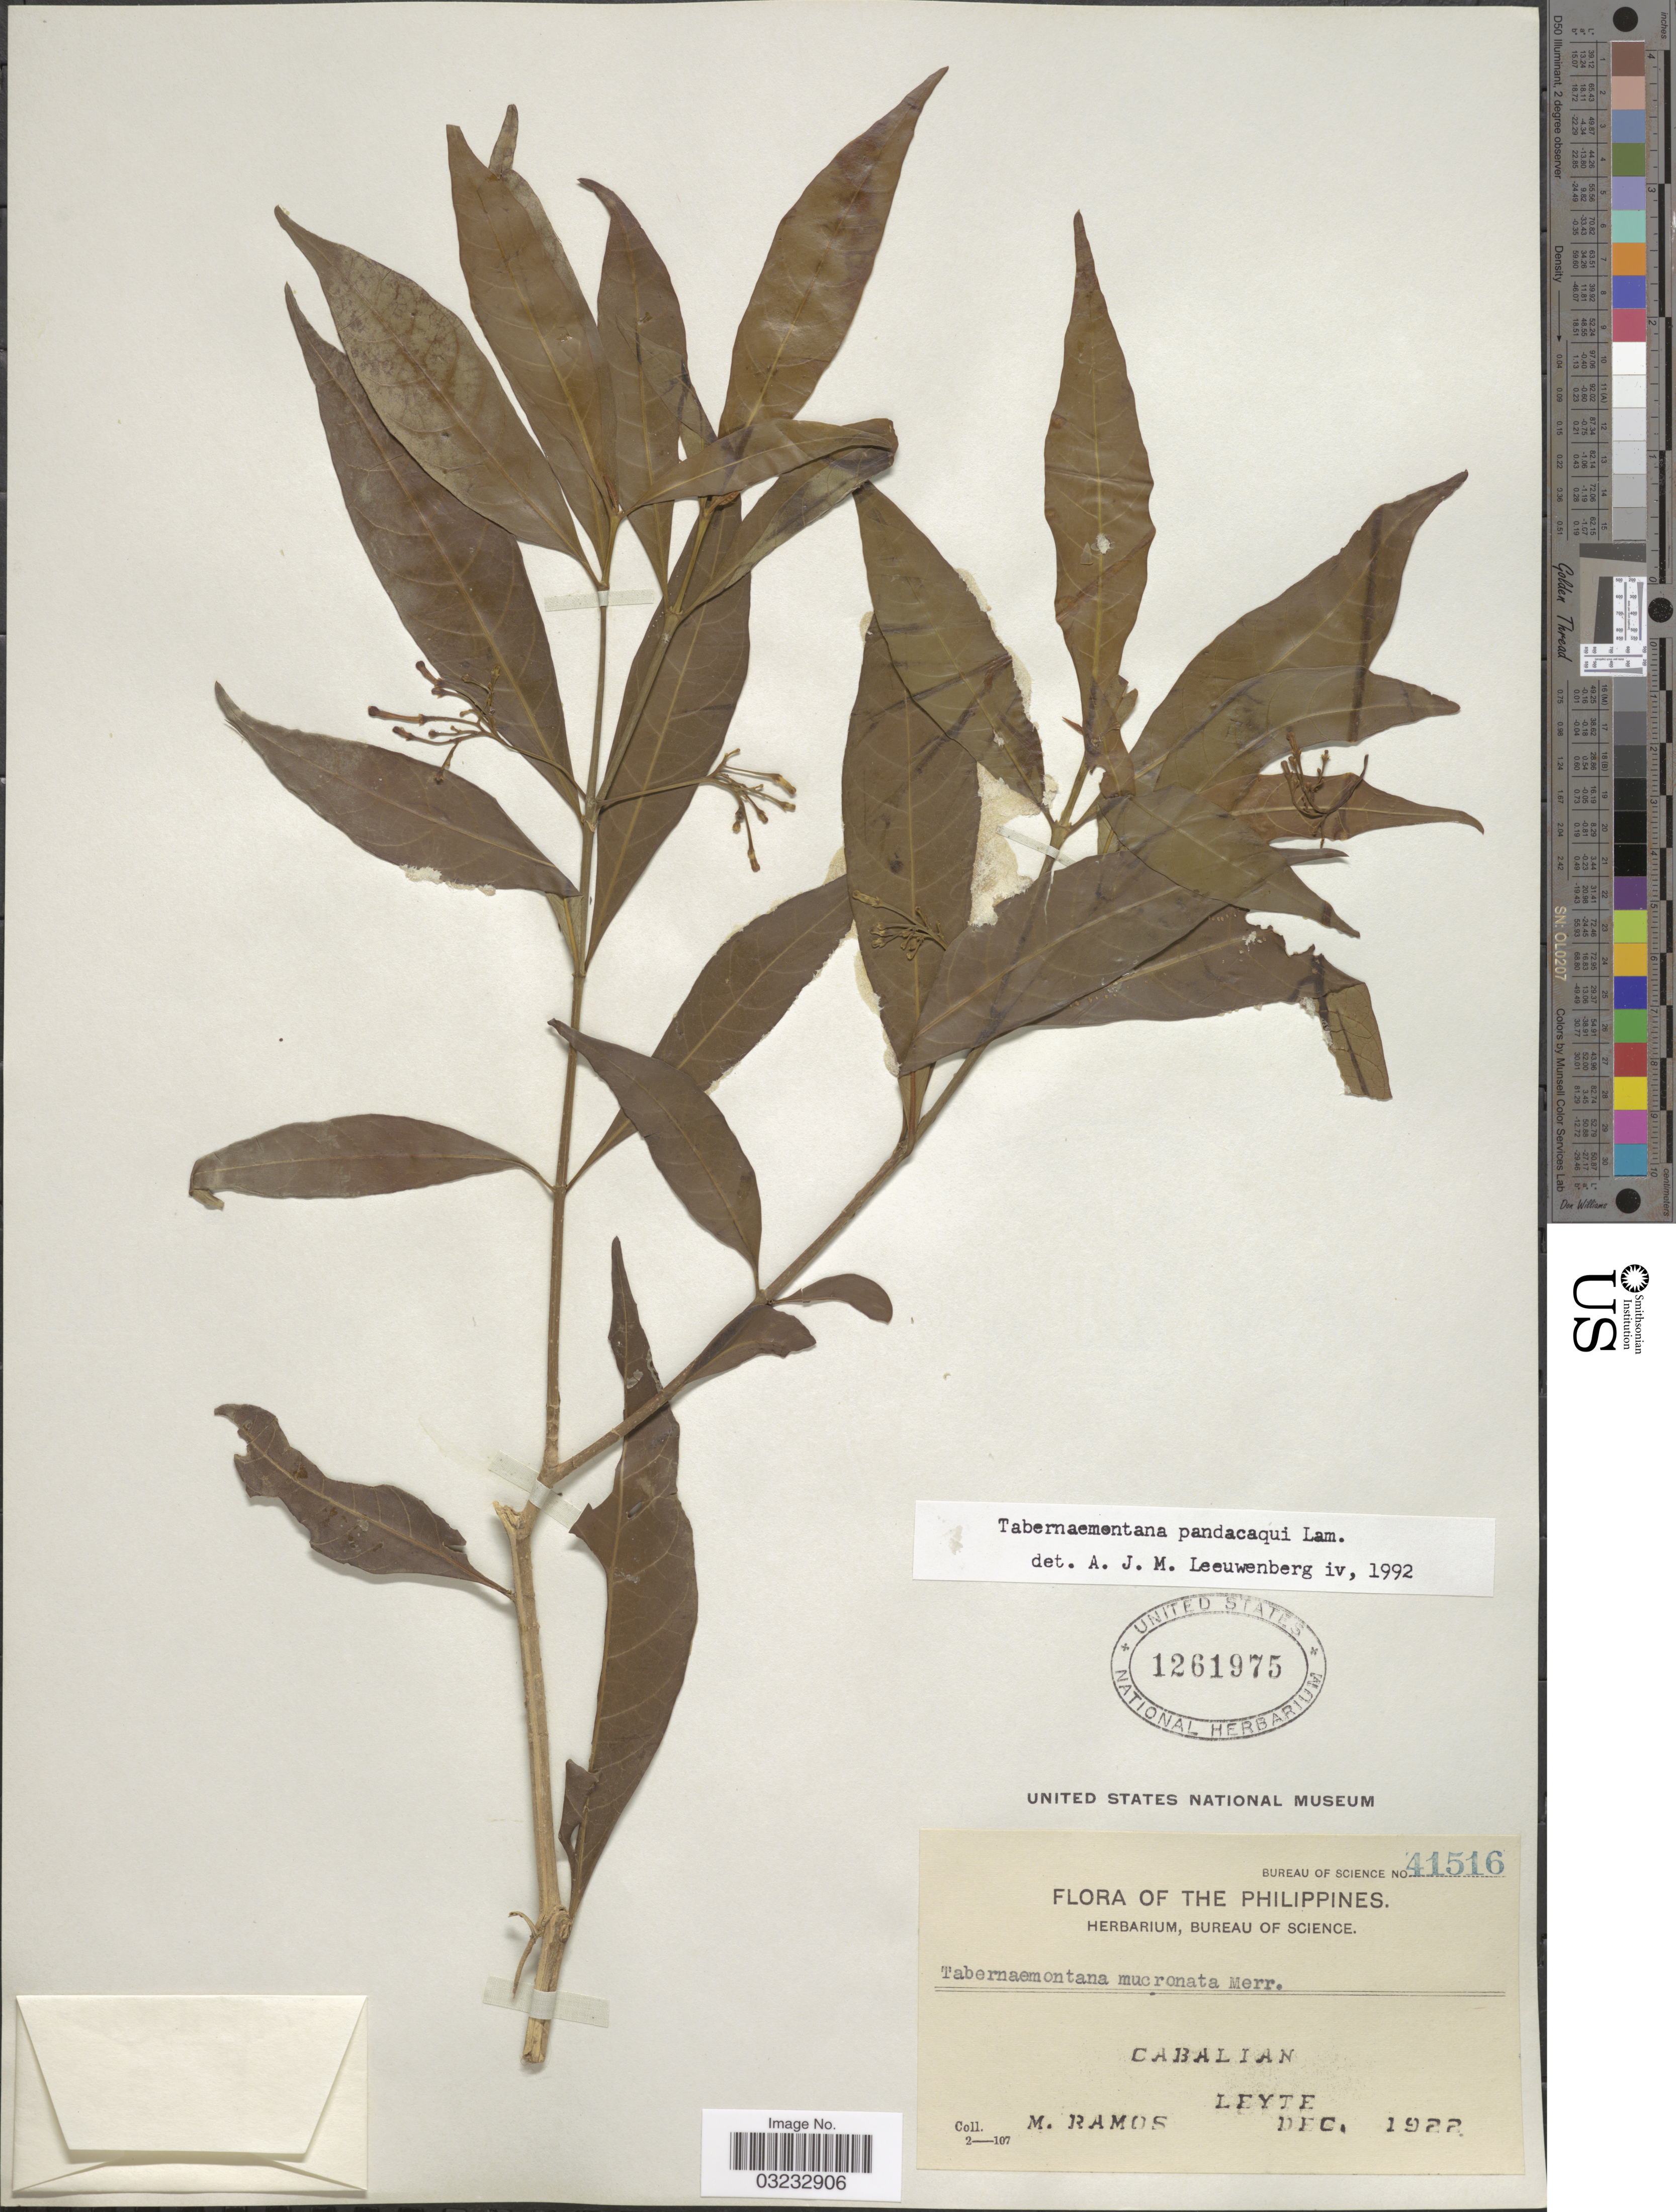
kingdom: Plantae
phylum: Tracheophyta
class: Magnoliopsida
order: Gentianales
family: Apocynaceae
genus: Tabernaemontana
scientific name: Tabernaemontana pandacaqui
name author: Poir.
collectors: M. Ramos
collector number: Bureau of Science 41516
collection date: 1922-12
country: Philippines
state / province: Eastern Visayas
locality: Cabalian, Leyte.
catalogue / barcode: US 1261975